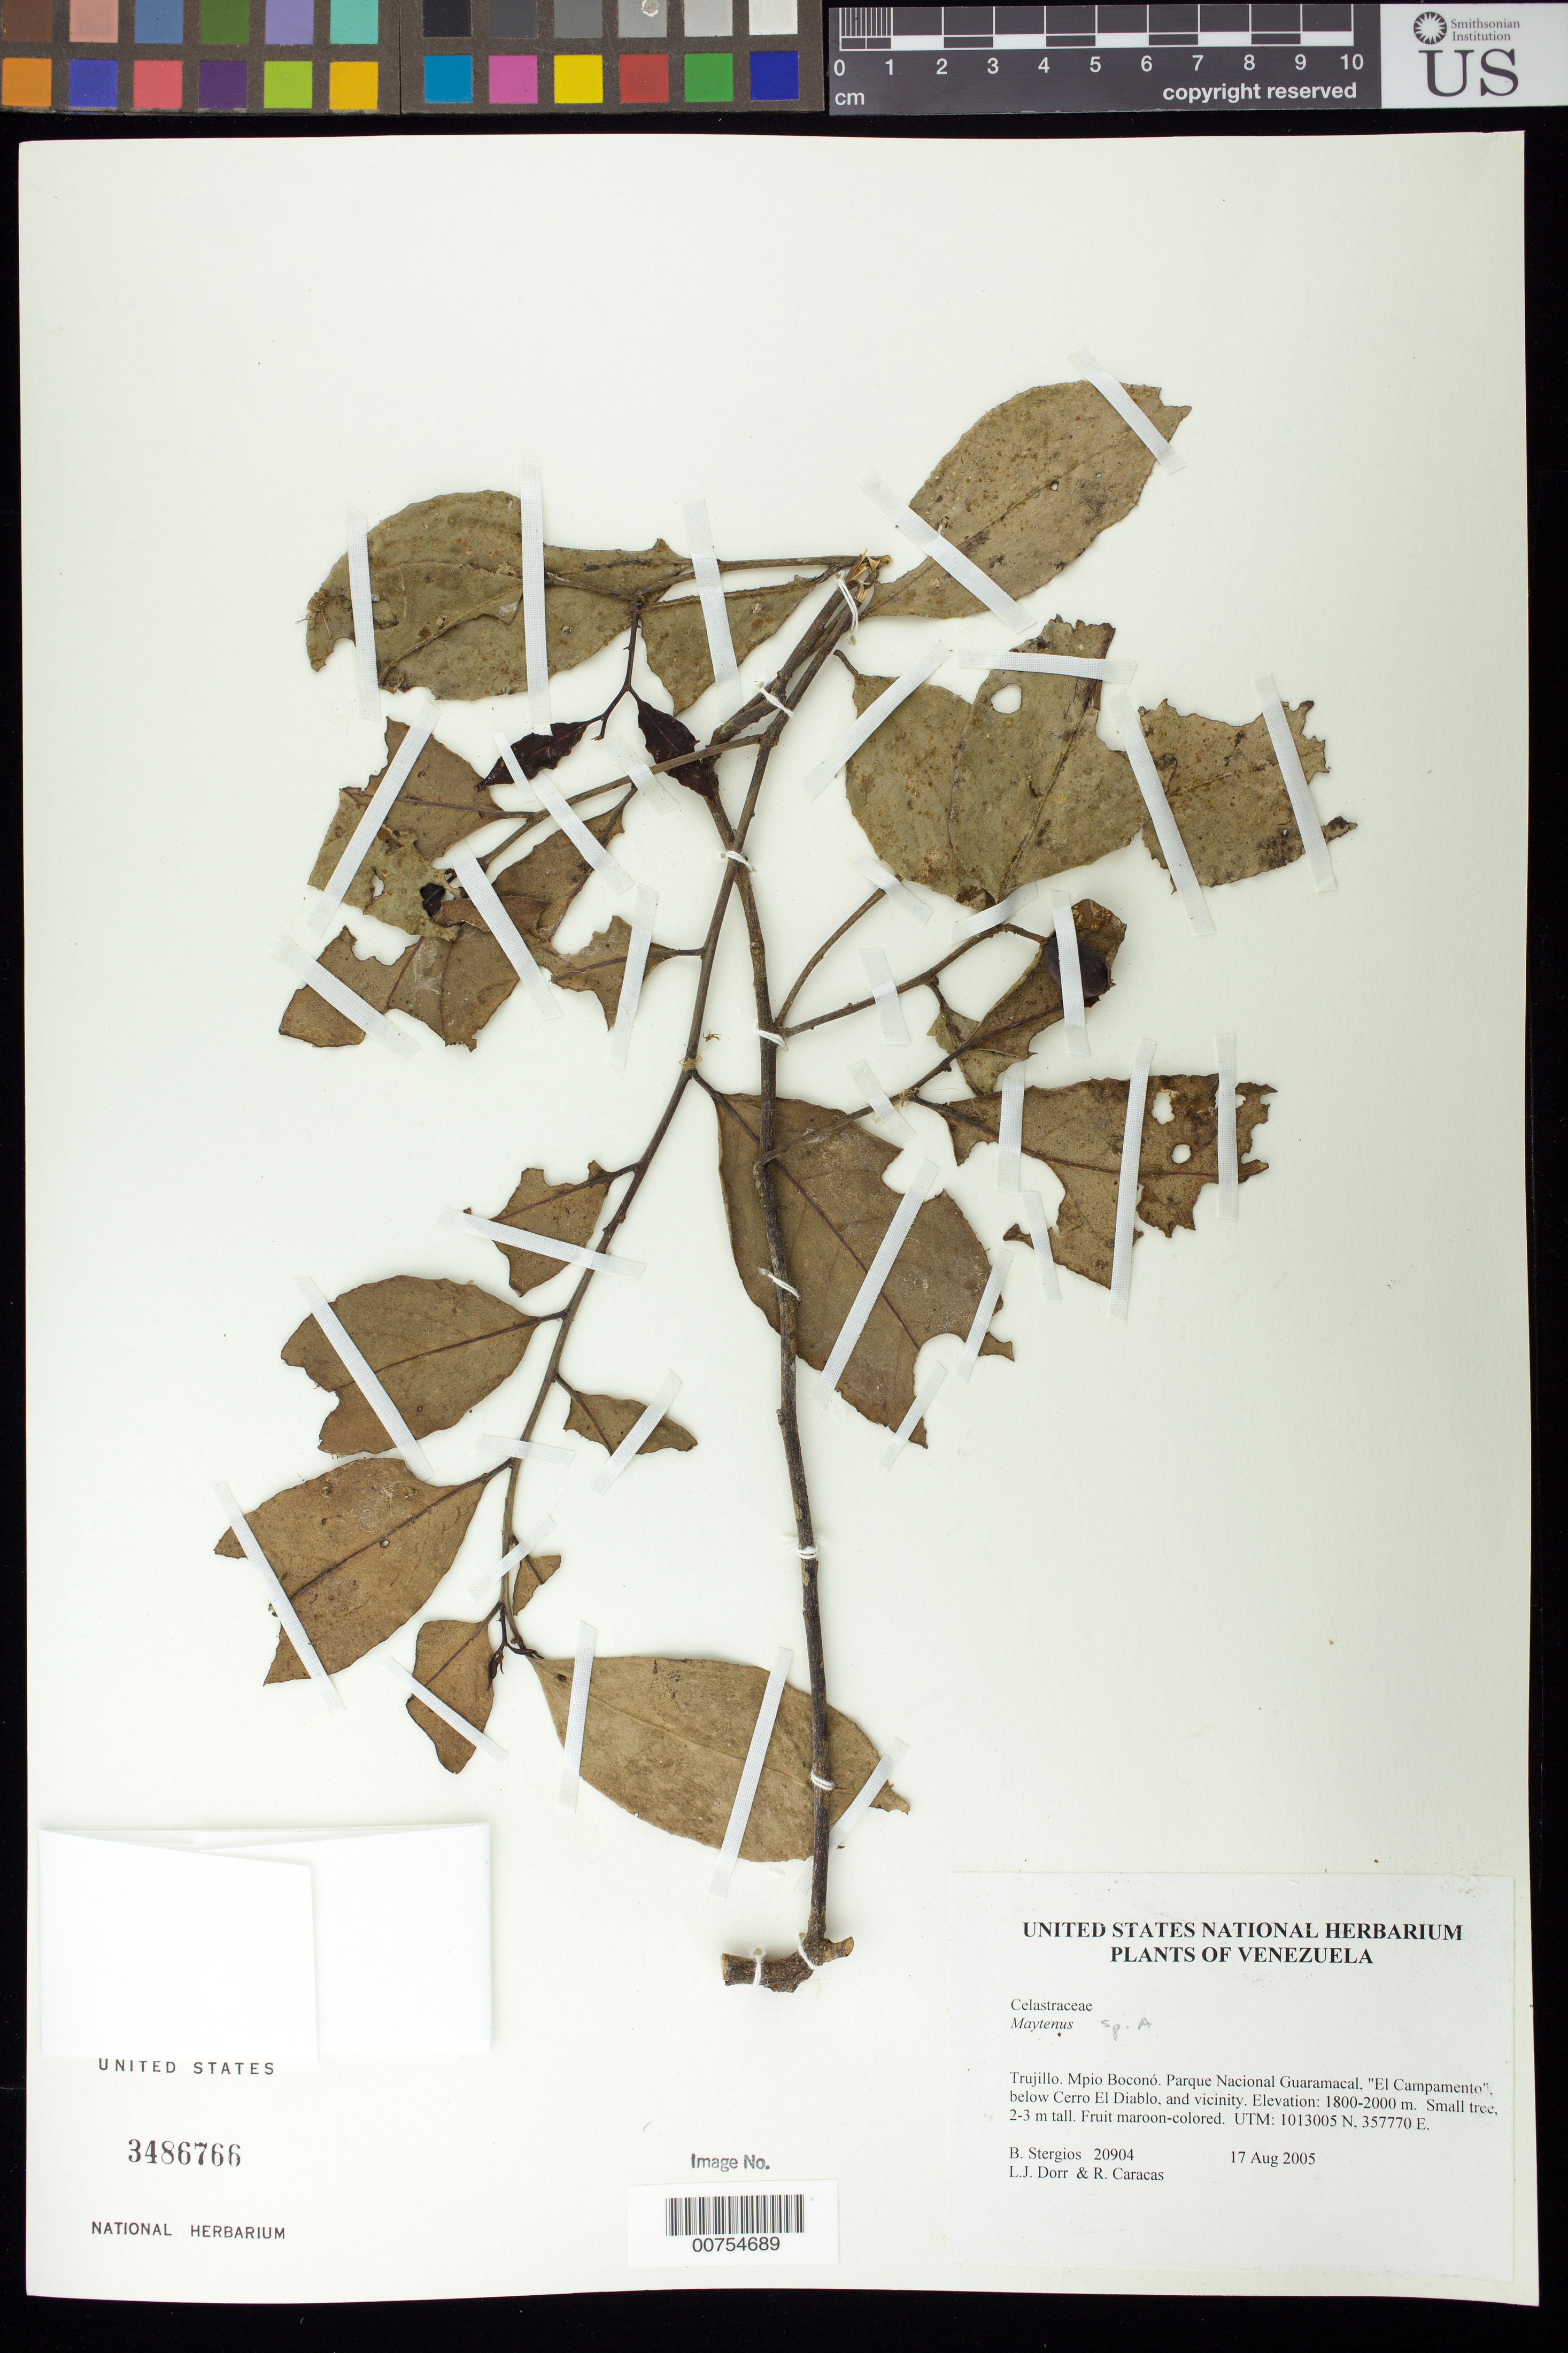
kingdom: Plantae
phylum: Tracheophyta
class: Magnoliopsida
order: Celastrales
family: Celastraceae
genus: Maytenus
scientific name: Maytenus sp.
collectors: B. G. Stergios, L. J. Dorr & R. Caracas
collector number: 20904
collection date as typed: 17 Aug 2005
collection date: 2005-08-17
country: Venezuela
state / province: Trujillo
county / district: Boconó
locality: Parque Nacional Guaramacal, "El Campamento", below Cerro El Diablo, and vicinity.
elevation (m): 1800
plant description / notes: PORT, US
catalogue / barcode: US 3486766